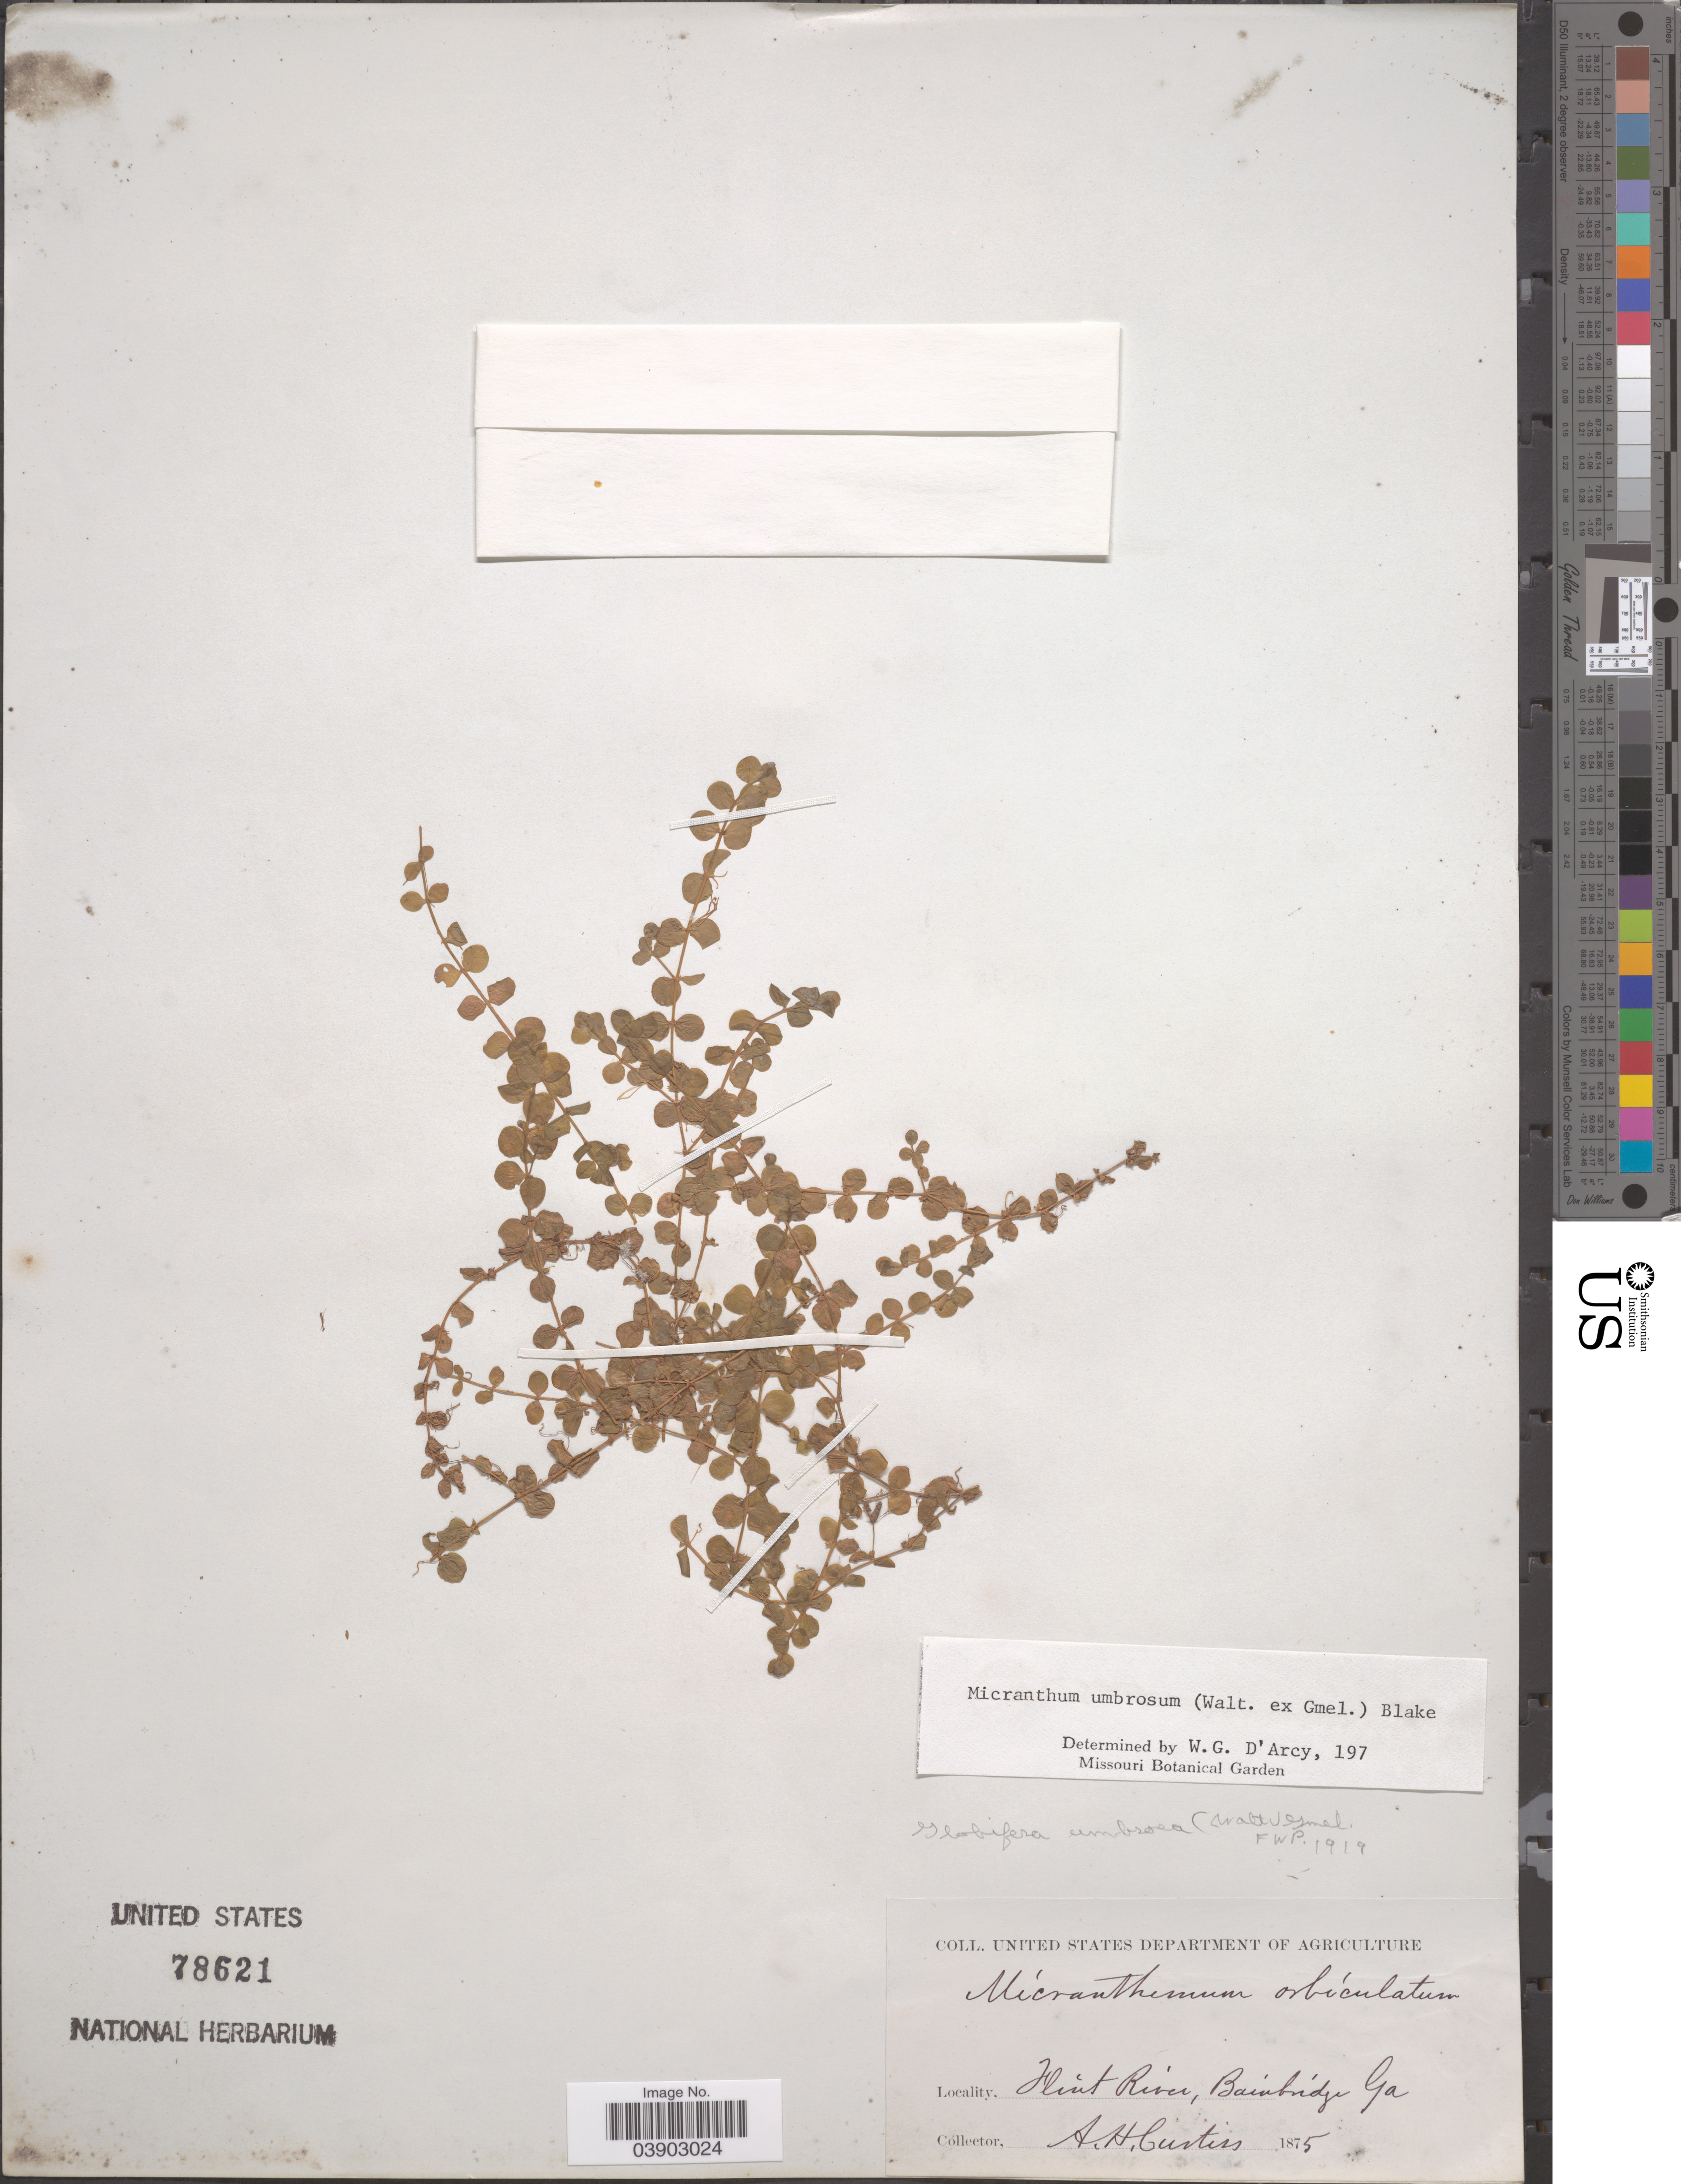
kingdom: Plantae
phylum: Tracheophyta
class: Magnoliopsida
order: Lamiales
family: Linderniaceae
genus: Micranthemum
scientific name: Micranthemum umbrosum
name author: (J.F. Gmel.) S.F. Blake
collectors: A. H. Curtiss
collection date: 1875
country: United States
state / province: Georgia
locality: Flint River, Bainbridge.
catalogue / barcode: US 78621